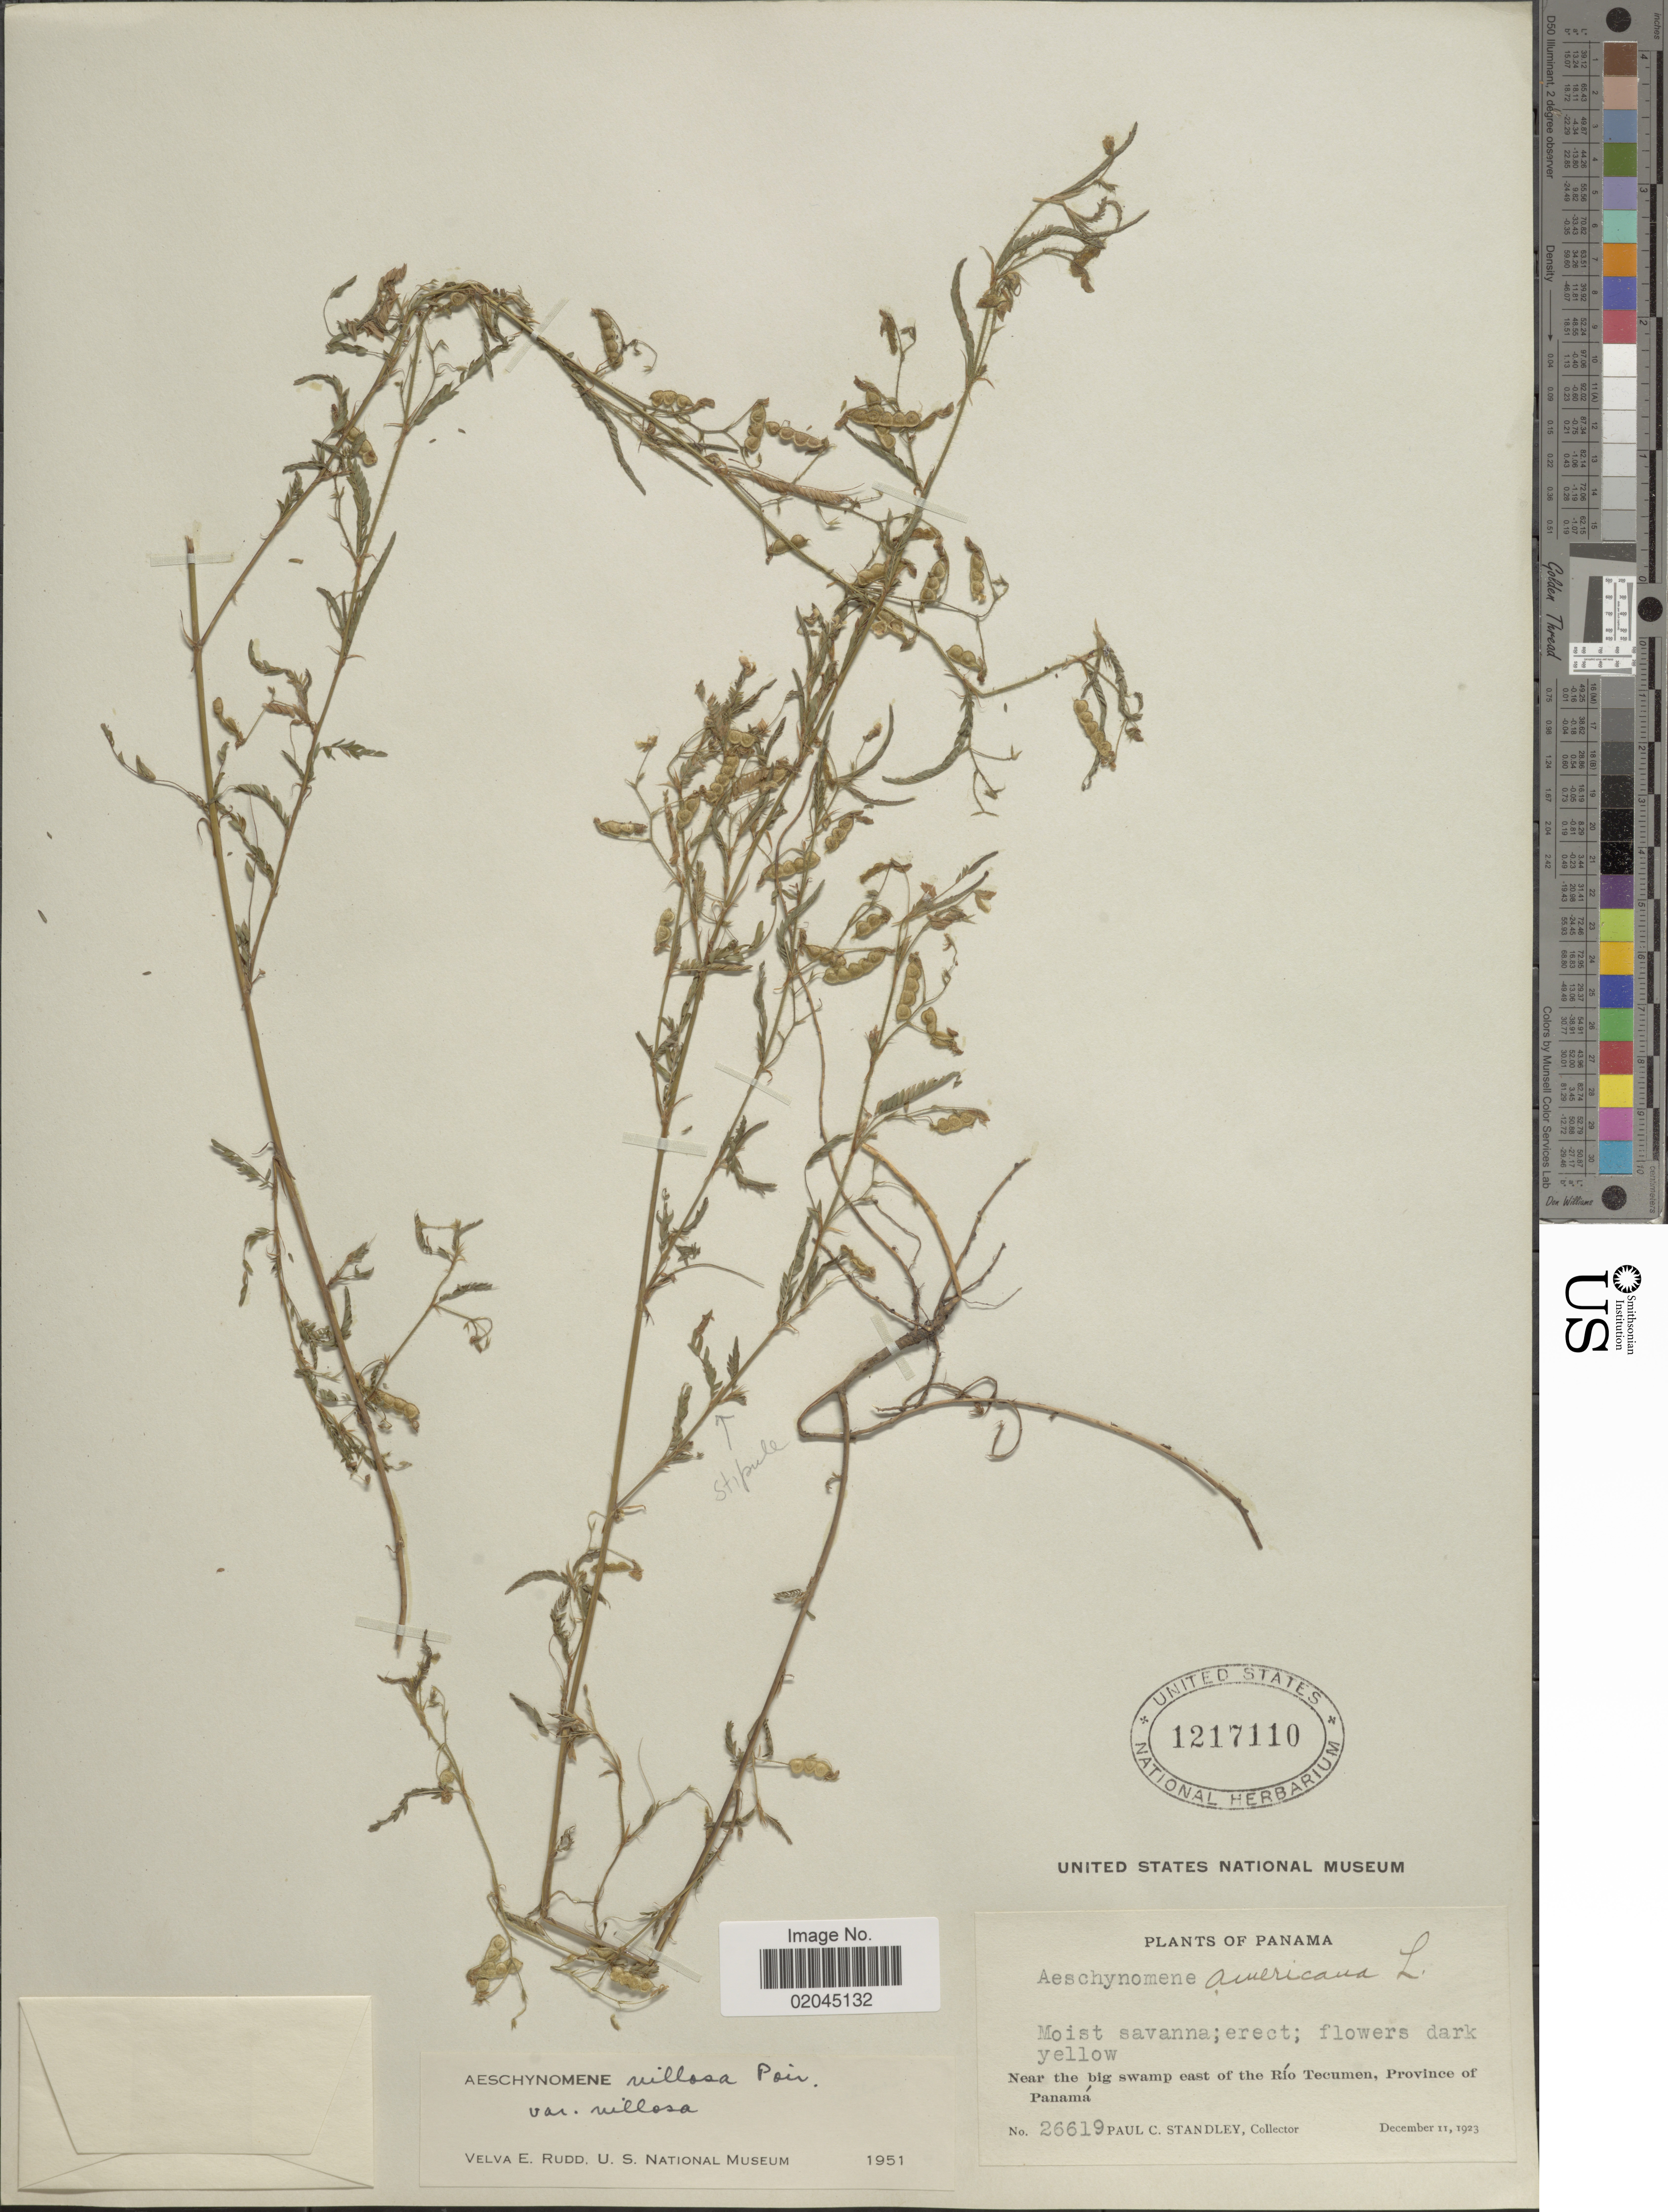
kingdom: Plantae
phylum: Tracheophyta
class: Magnoliopsida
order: Fabales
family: Fabaceae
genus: Aeschynomene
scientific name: Aeschynomene villosa var. villosa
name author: Poir.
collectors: P. C. Standley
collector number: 26619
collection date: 1923-12-11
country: Panama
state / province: Panamá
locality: Near the big swamp east of Río Tecumen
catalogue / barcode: US 1217110